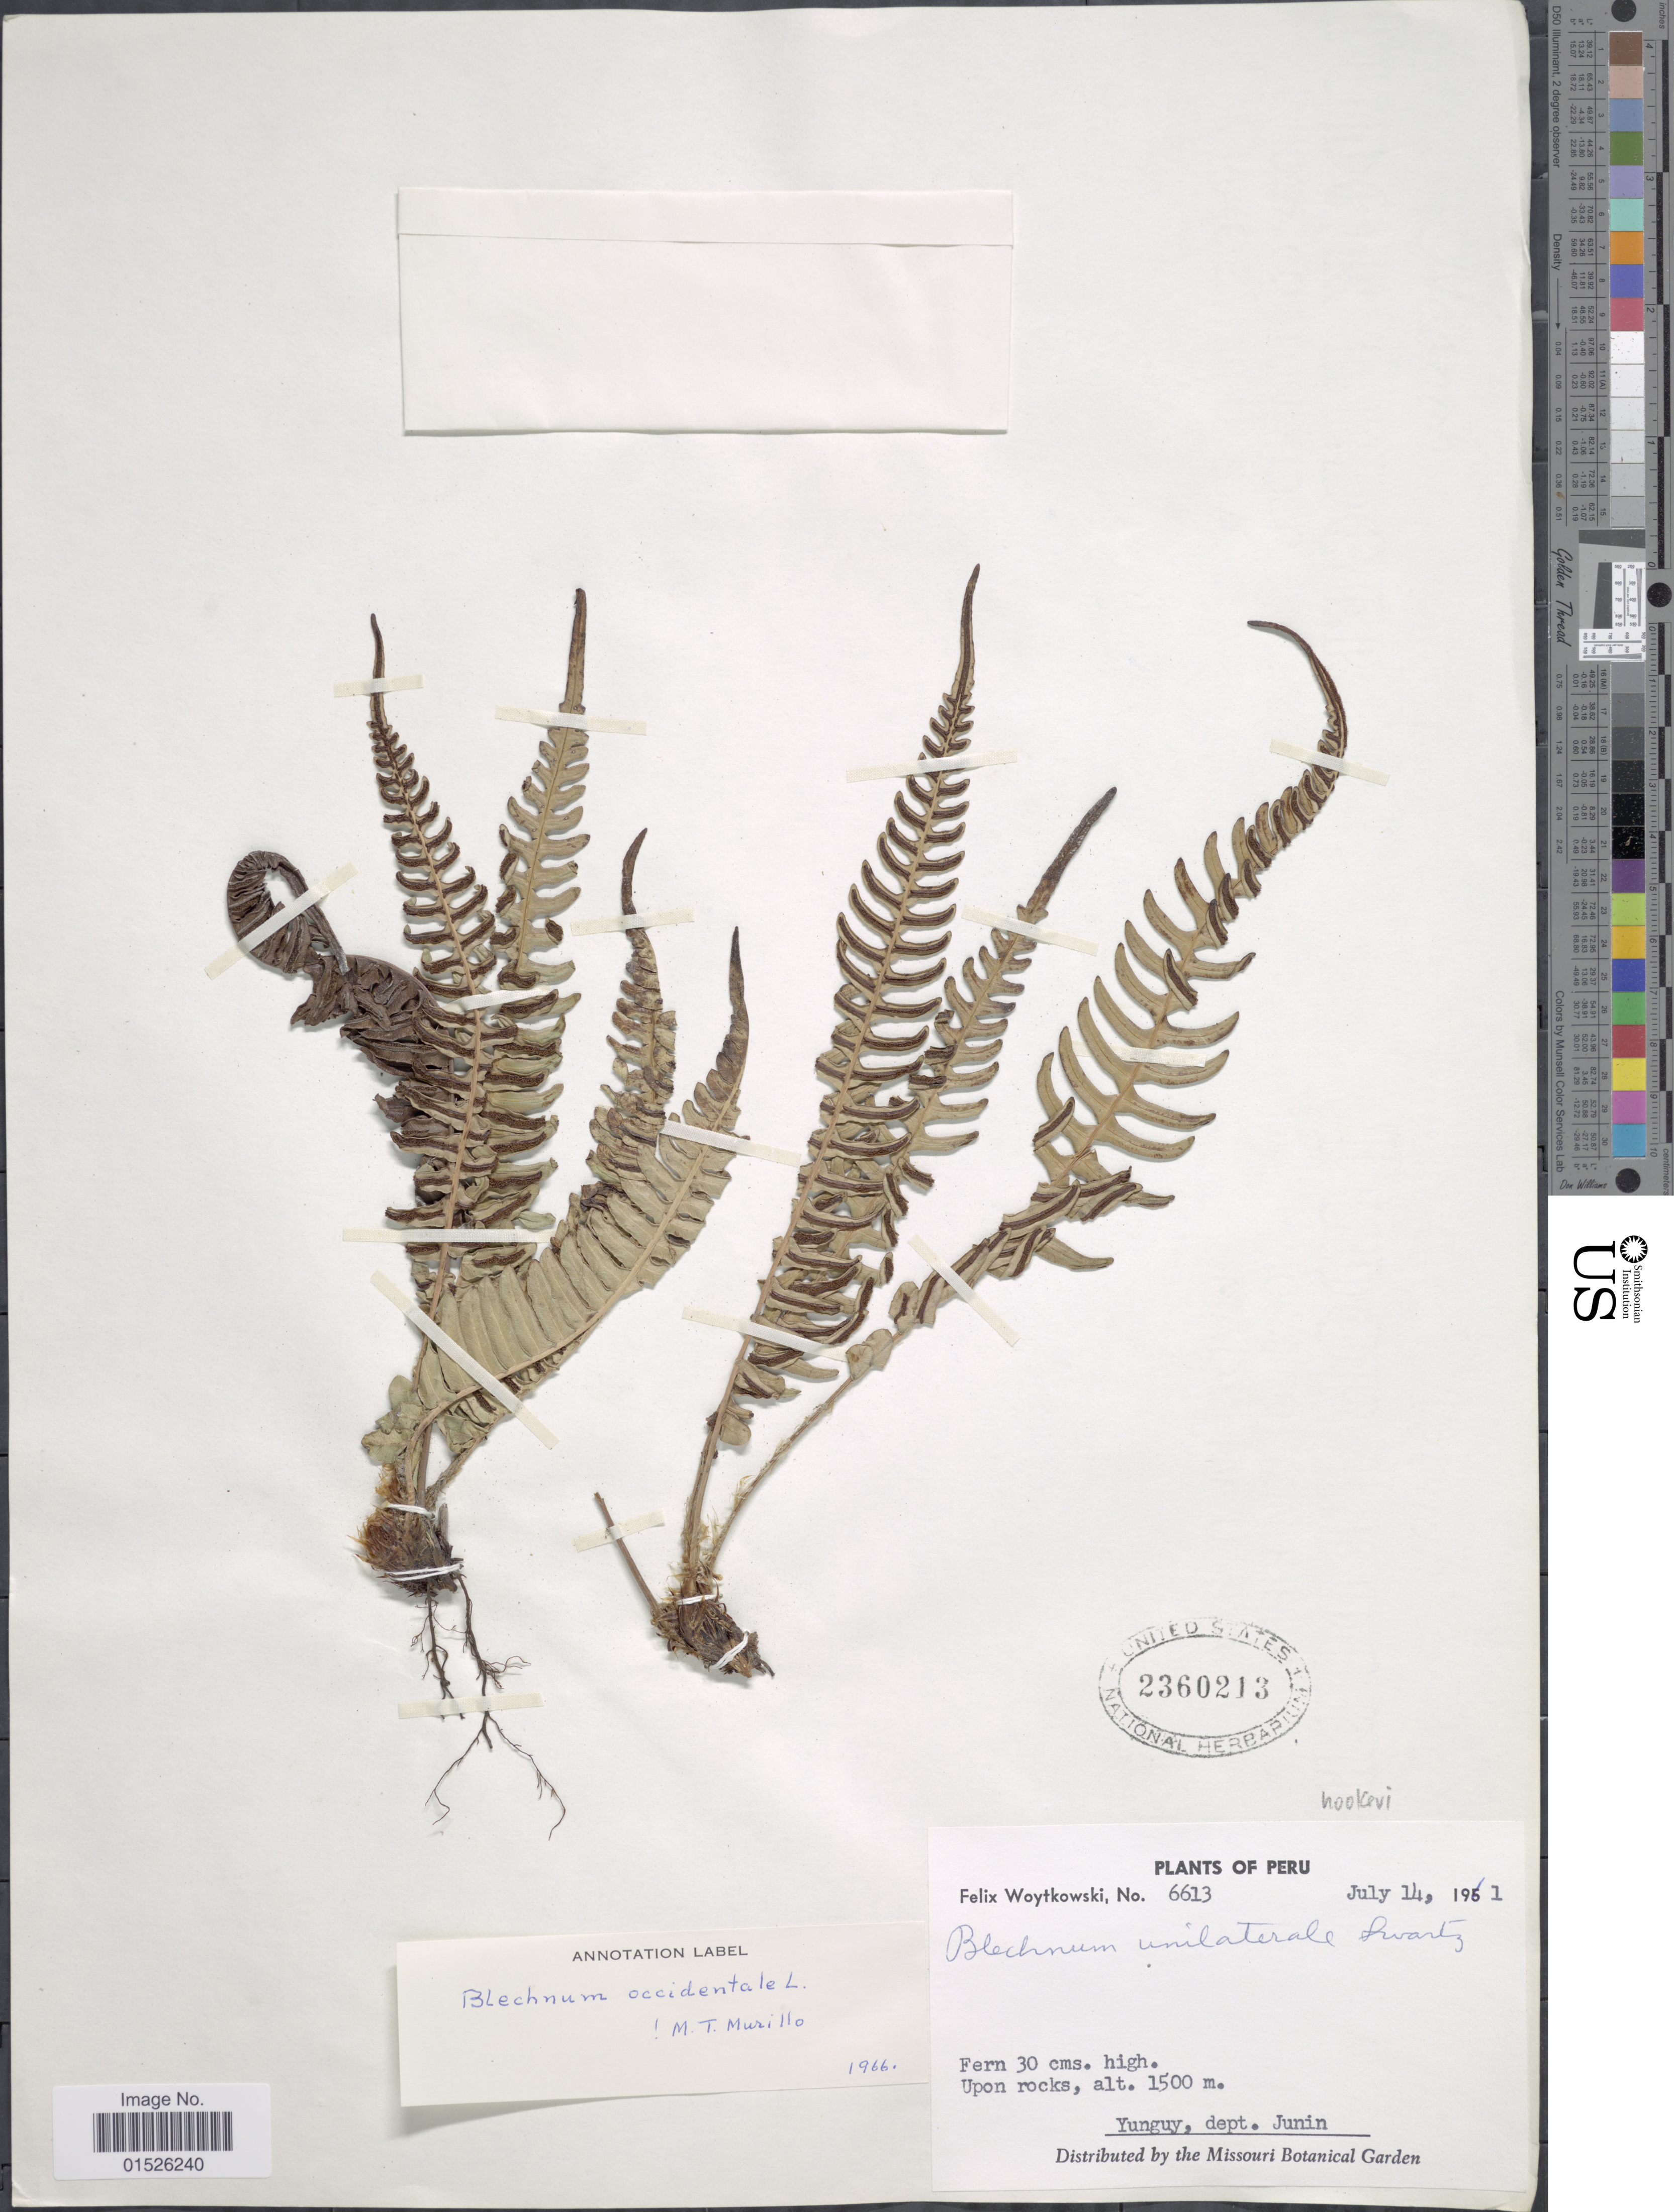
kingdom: Plantae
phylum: Tracheophyta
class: Polypodiopsida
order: Polypodiales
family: Blechnaceae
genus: Blechnum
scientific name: Blechnum hookeri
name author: C.V. Morton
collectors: F. Woytkowski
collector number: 6613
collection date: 1961-07-14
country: Peru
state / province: Junín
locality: Peru, Yunguy, dept. Yunin.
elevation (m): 1500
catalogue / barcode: US 2360213